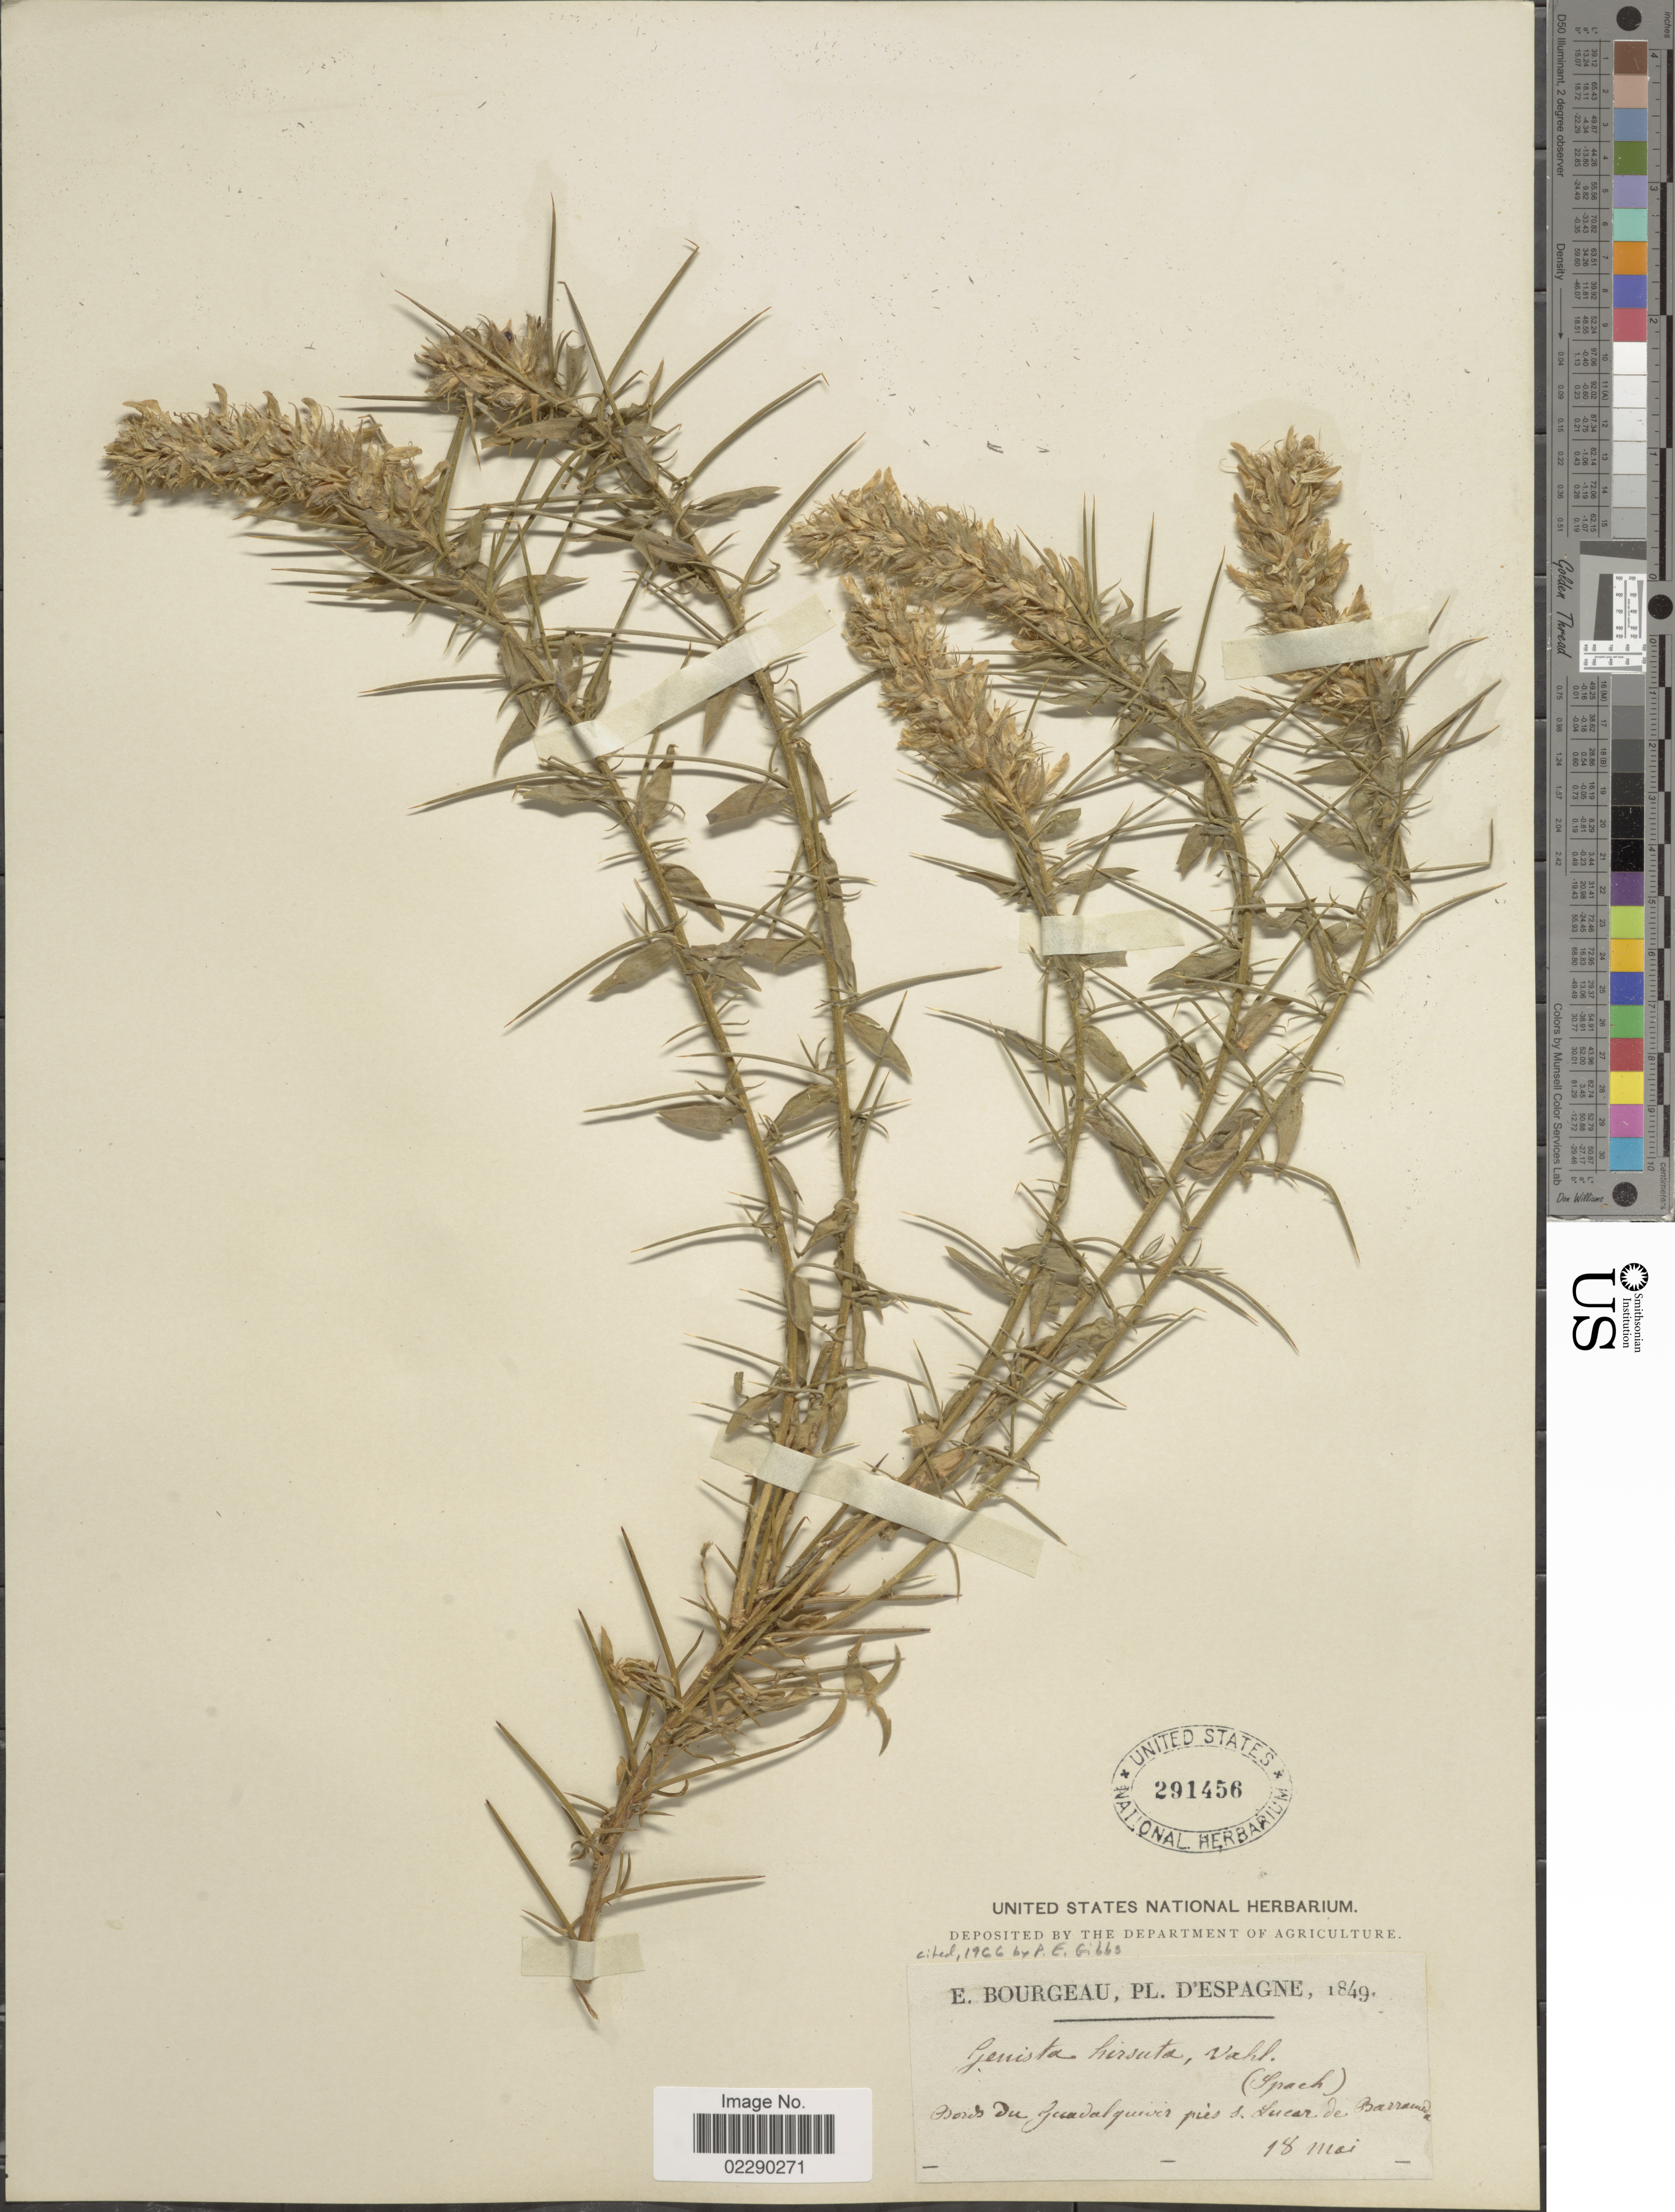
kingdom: Plantae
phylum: Tracheophyta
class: Magnoliopsida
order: Fabales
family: Fabaceae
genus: Genista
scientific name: Genista hirsuta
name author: Vahl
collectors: E. Bourgeau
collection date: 1849-05-18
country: Spain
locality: Espagne, Bords du Guadalquiver pres S. Lucar de Barrameda.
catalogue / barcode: US 291456